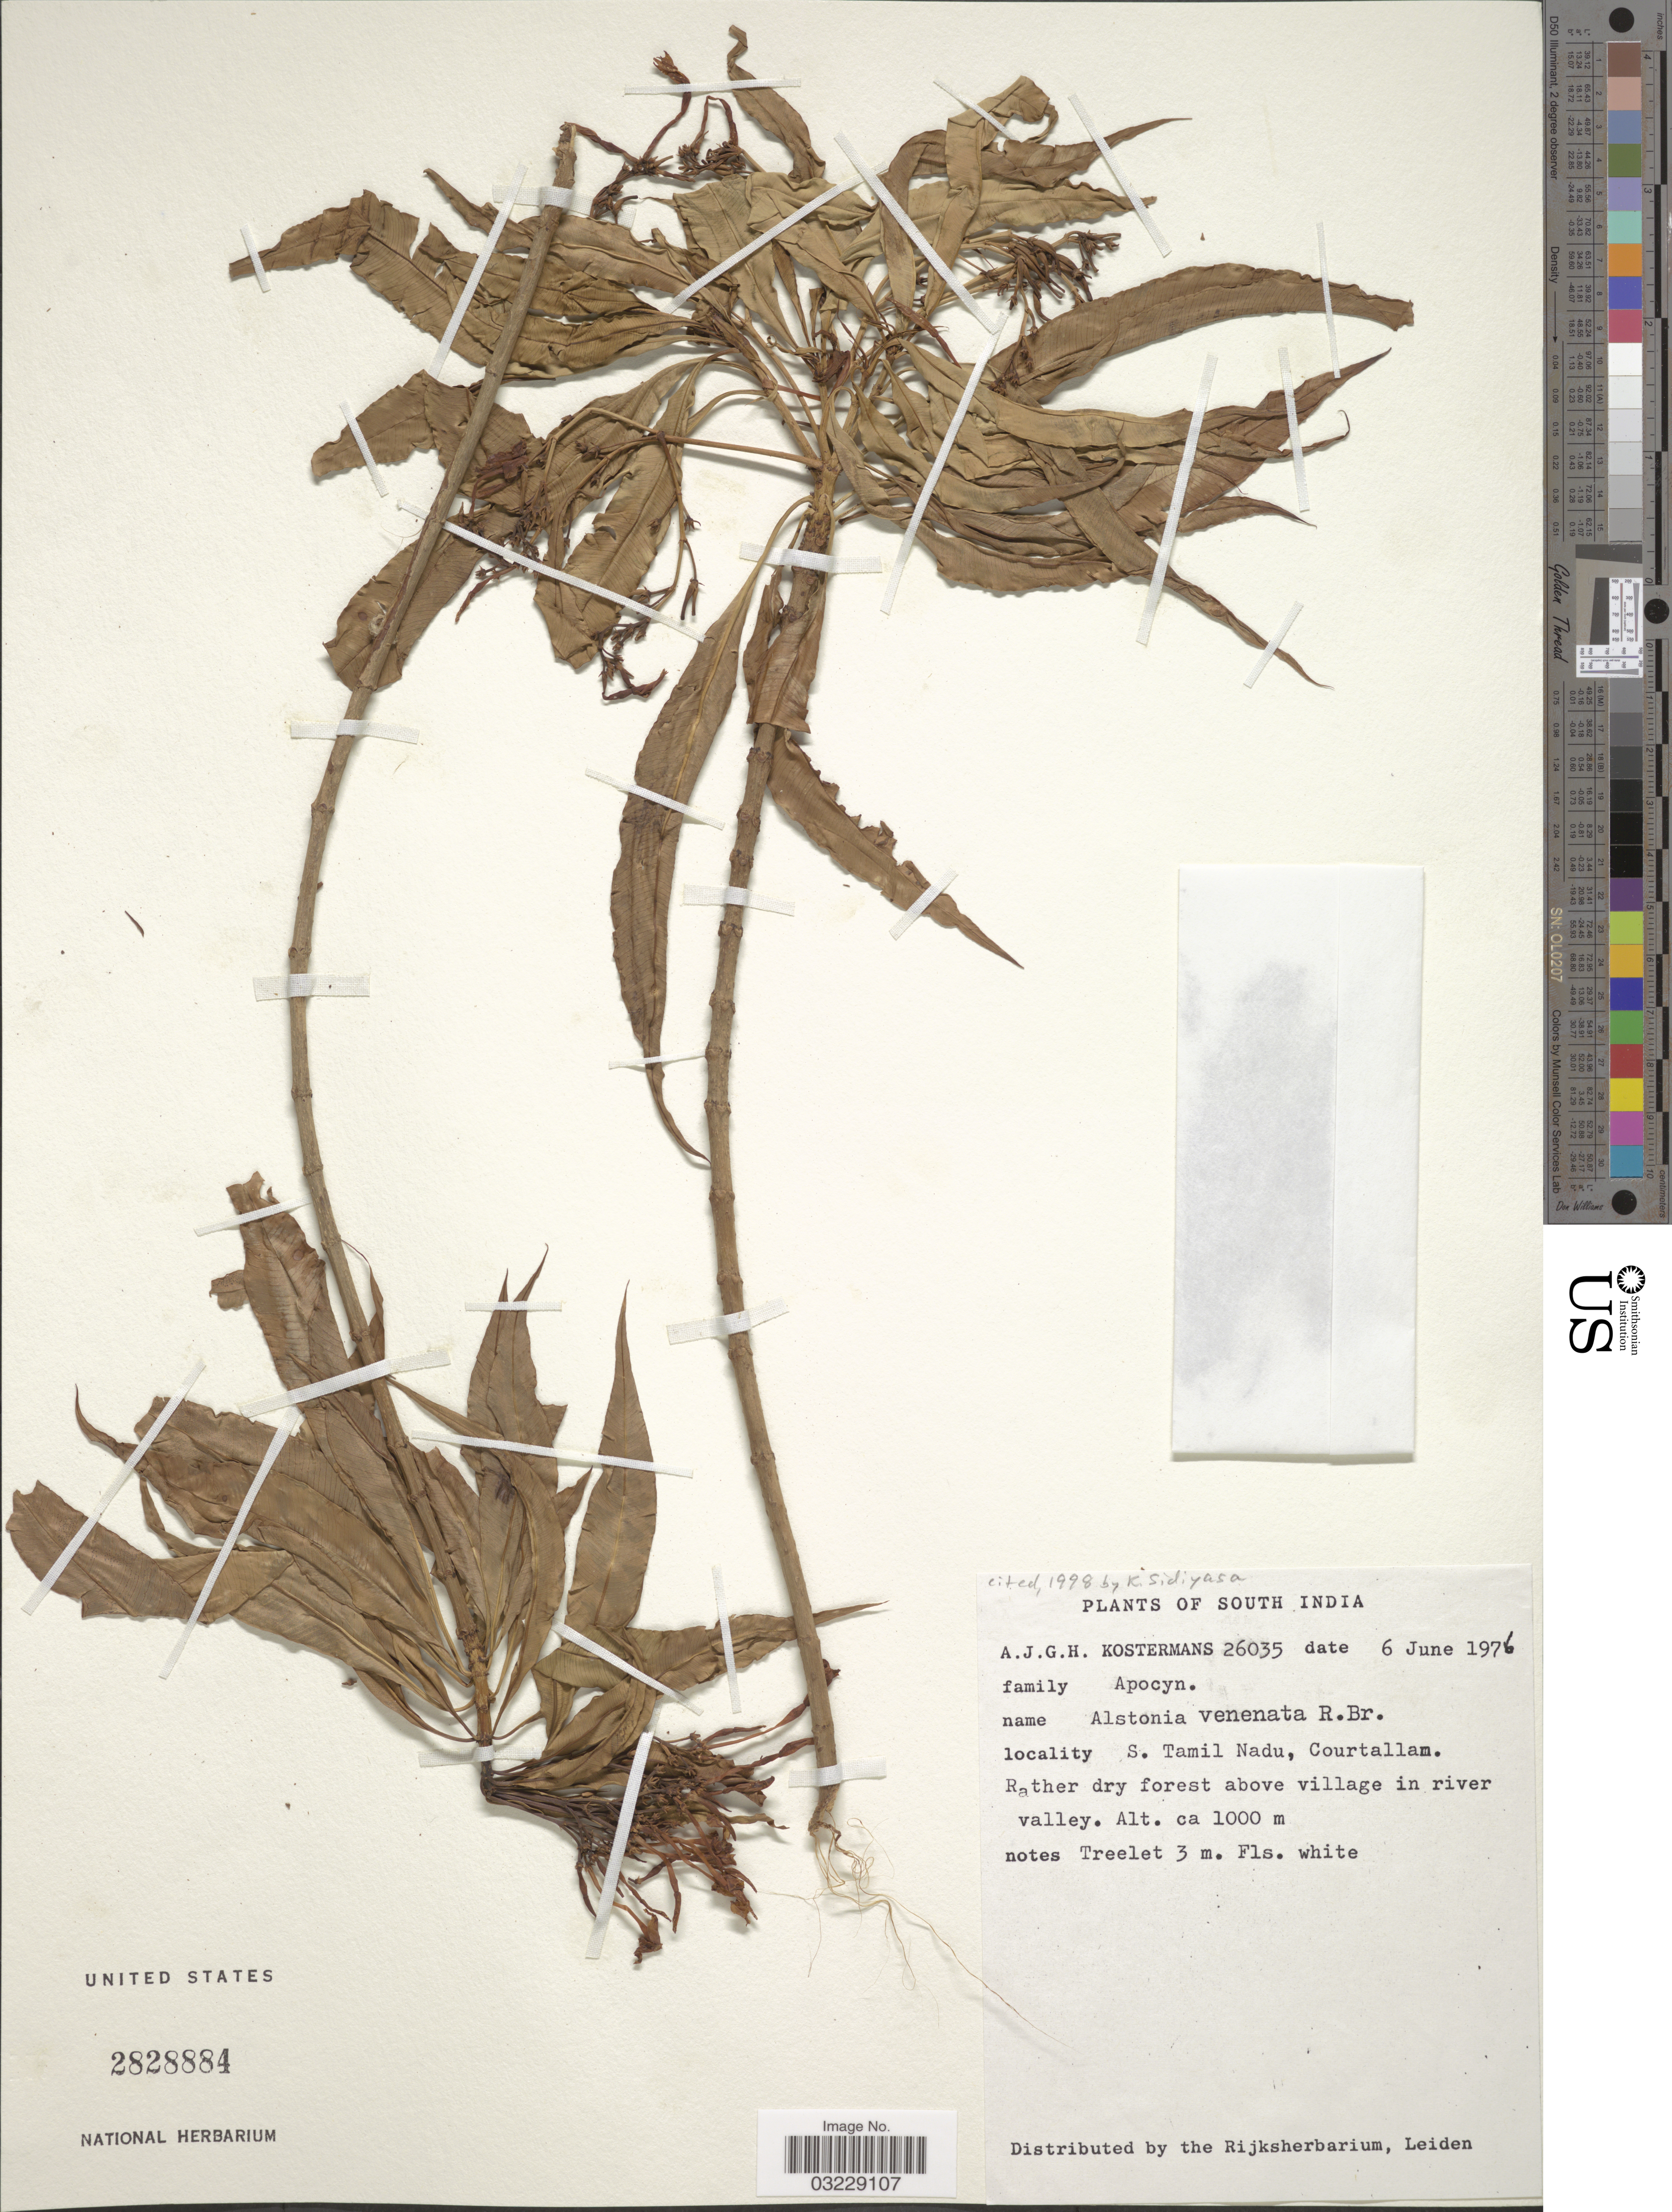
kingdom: Plantae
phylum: Tracheophyta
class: Magnoliopsida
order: Gentianales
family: Apocynaceae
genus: Alstonia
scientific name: Alstonia venenata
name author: R. Br.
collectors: A. J. G. Kostermans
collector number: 26035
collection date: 1976-06-06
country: India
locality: South India. S. Tamil Nadu, Courtallam.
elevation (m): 1000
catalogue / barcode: US 2828884